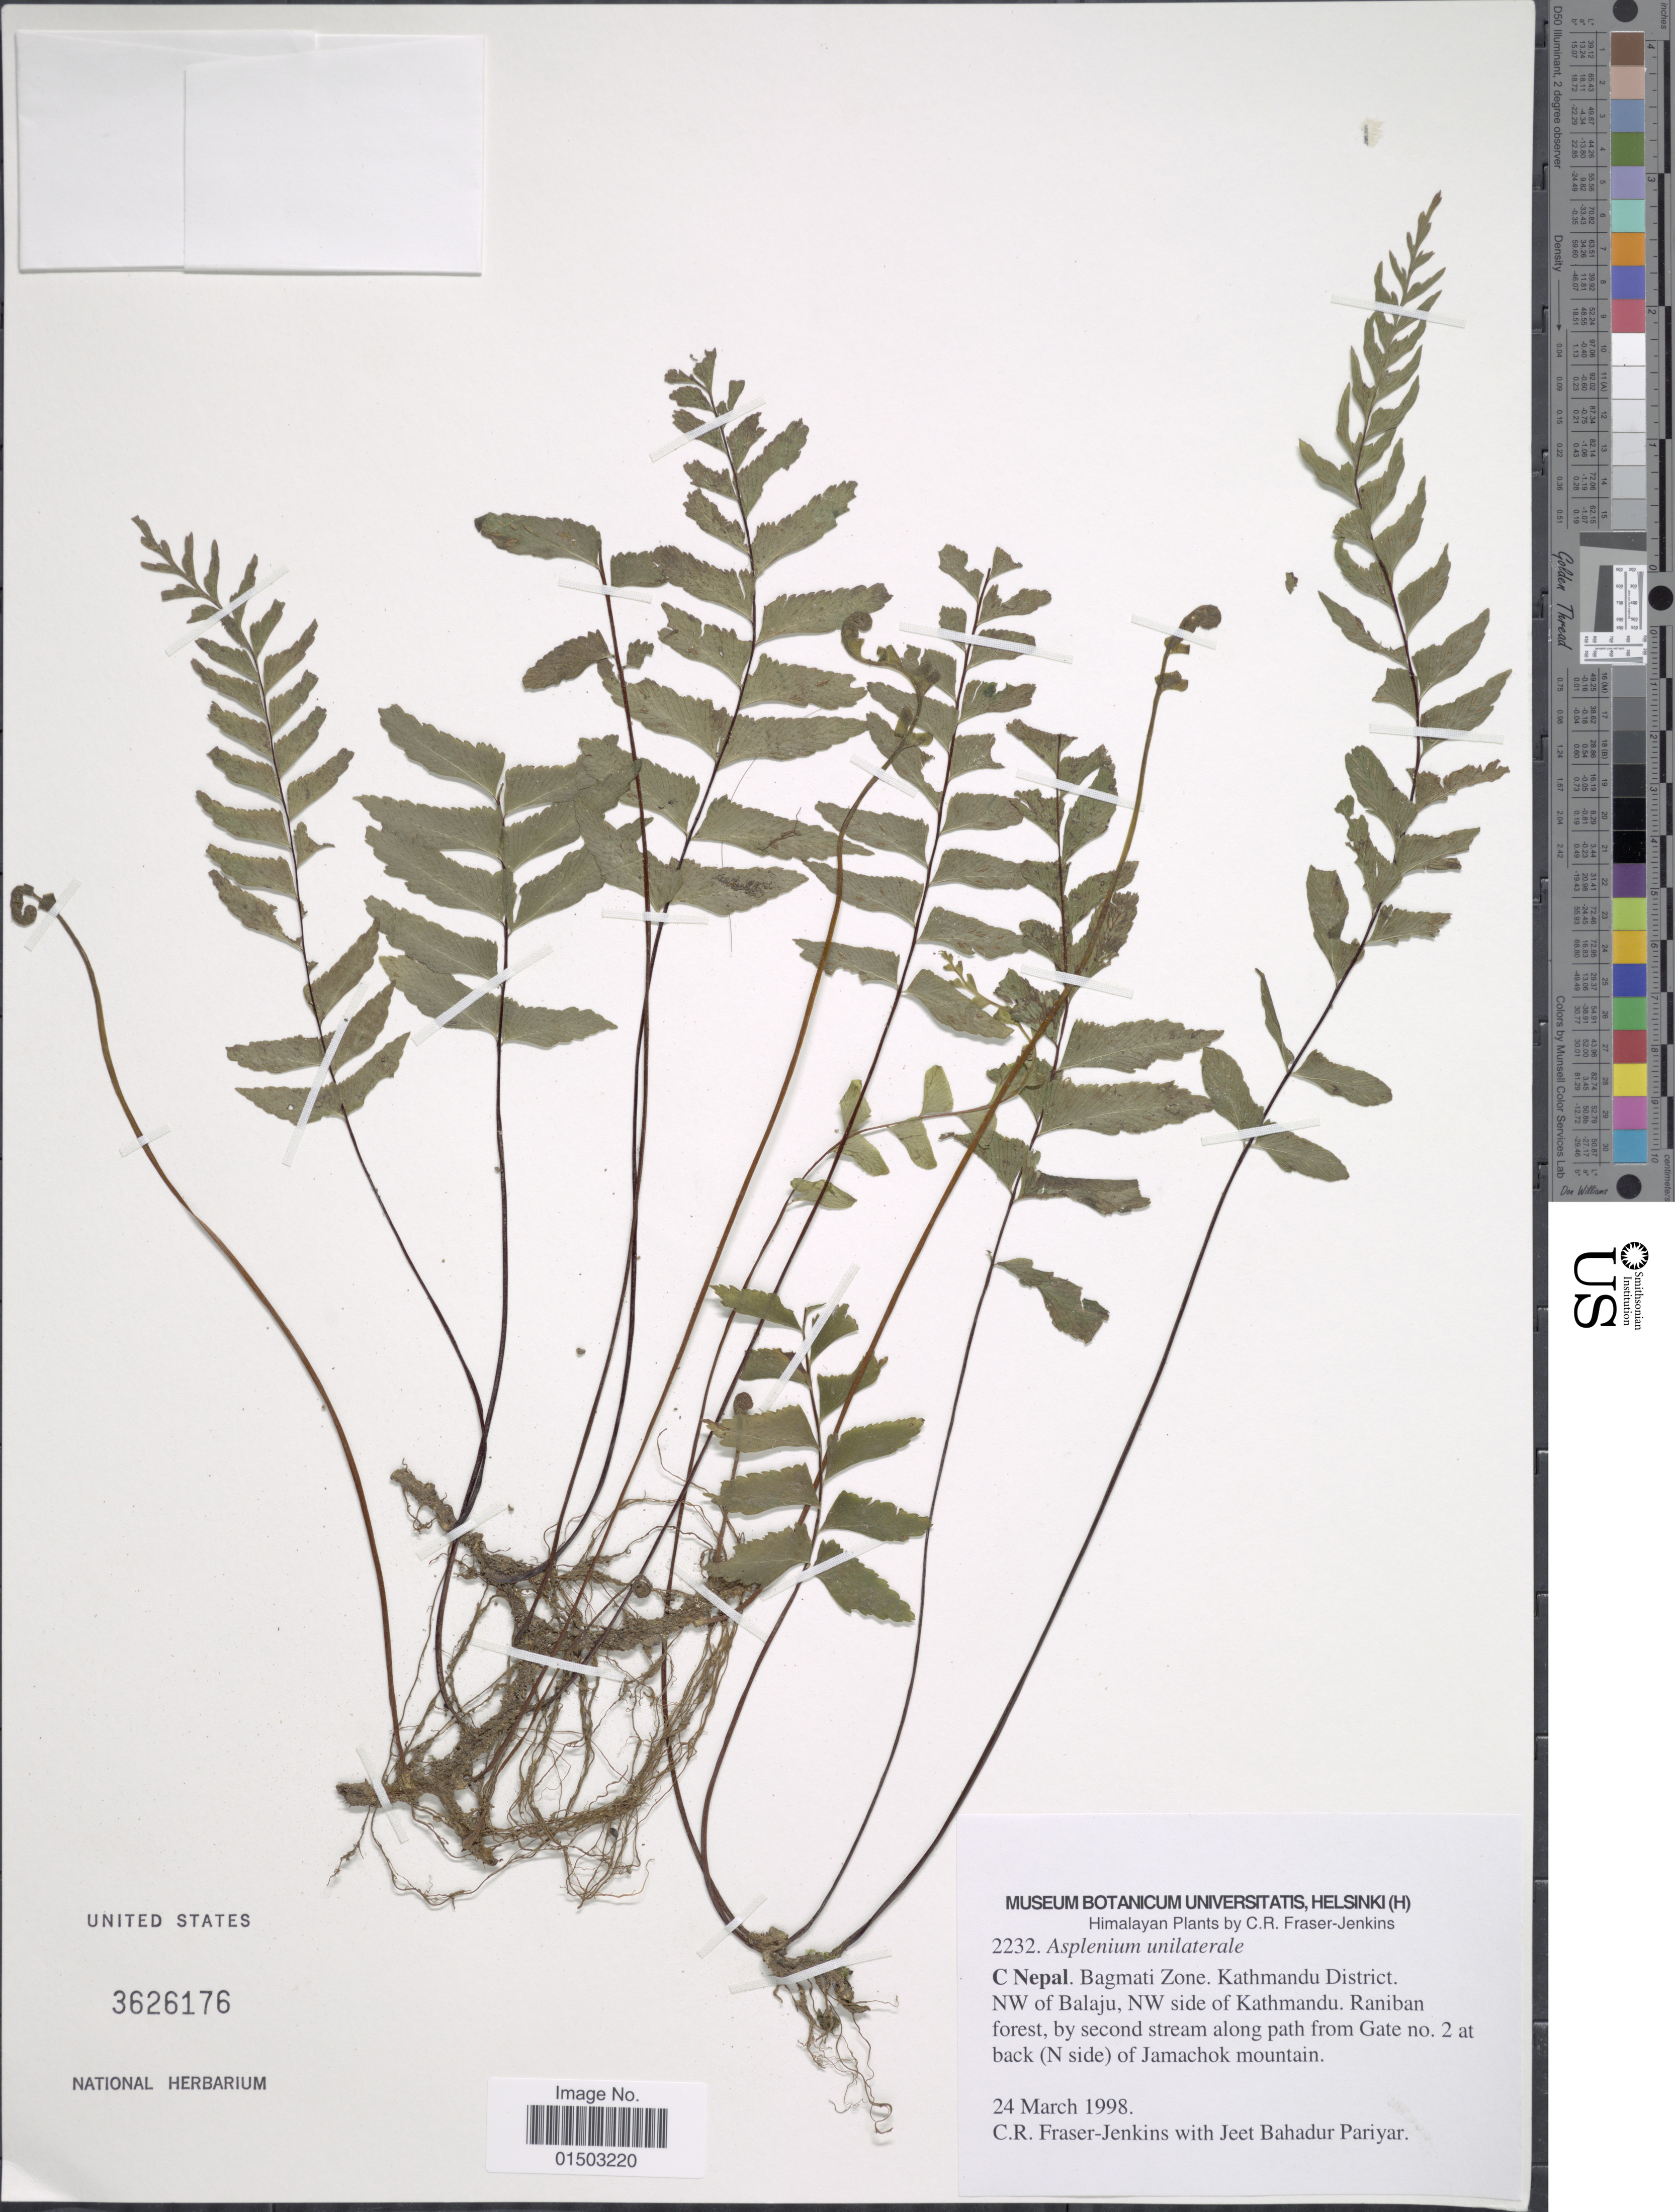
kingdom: Plantae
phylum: Tracheophyta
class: Polypodiopsida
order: Polypodiales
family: Aspleniaceae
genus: Hymenasplenium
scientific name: Hymenasplenium unilaterale var. rivale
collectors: C. R. Fraser-Jenkins & J. Pariyar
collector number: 2232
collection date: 1998-03-24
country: Nepal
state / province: Bagmati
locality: C. Nepal. Bagmati Zone, Kathmandu District. NW of Balaju, NW side of Kathmandu. Raniban forest, by second stream along path from Gate no. 2 at back (N side) of Jamachok mountain.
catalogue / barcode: US 3626176